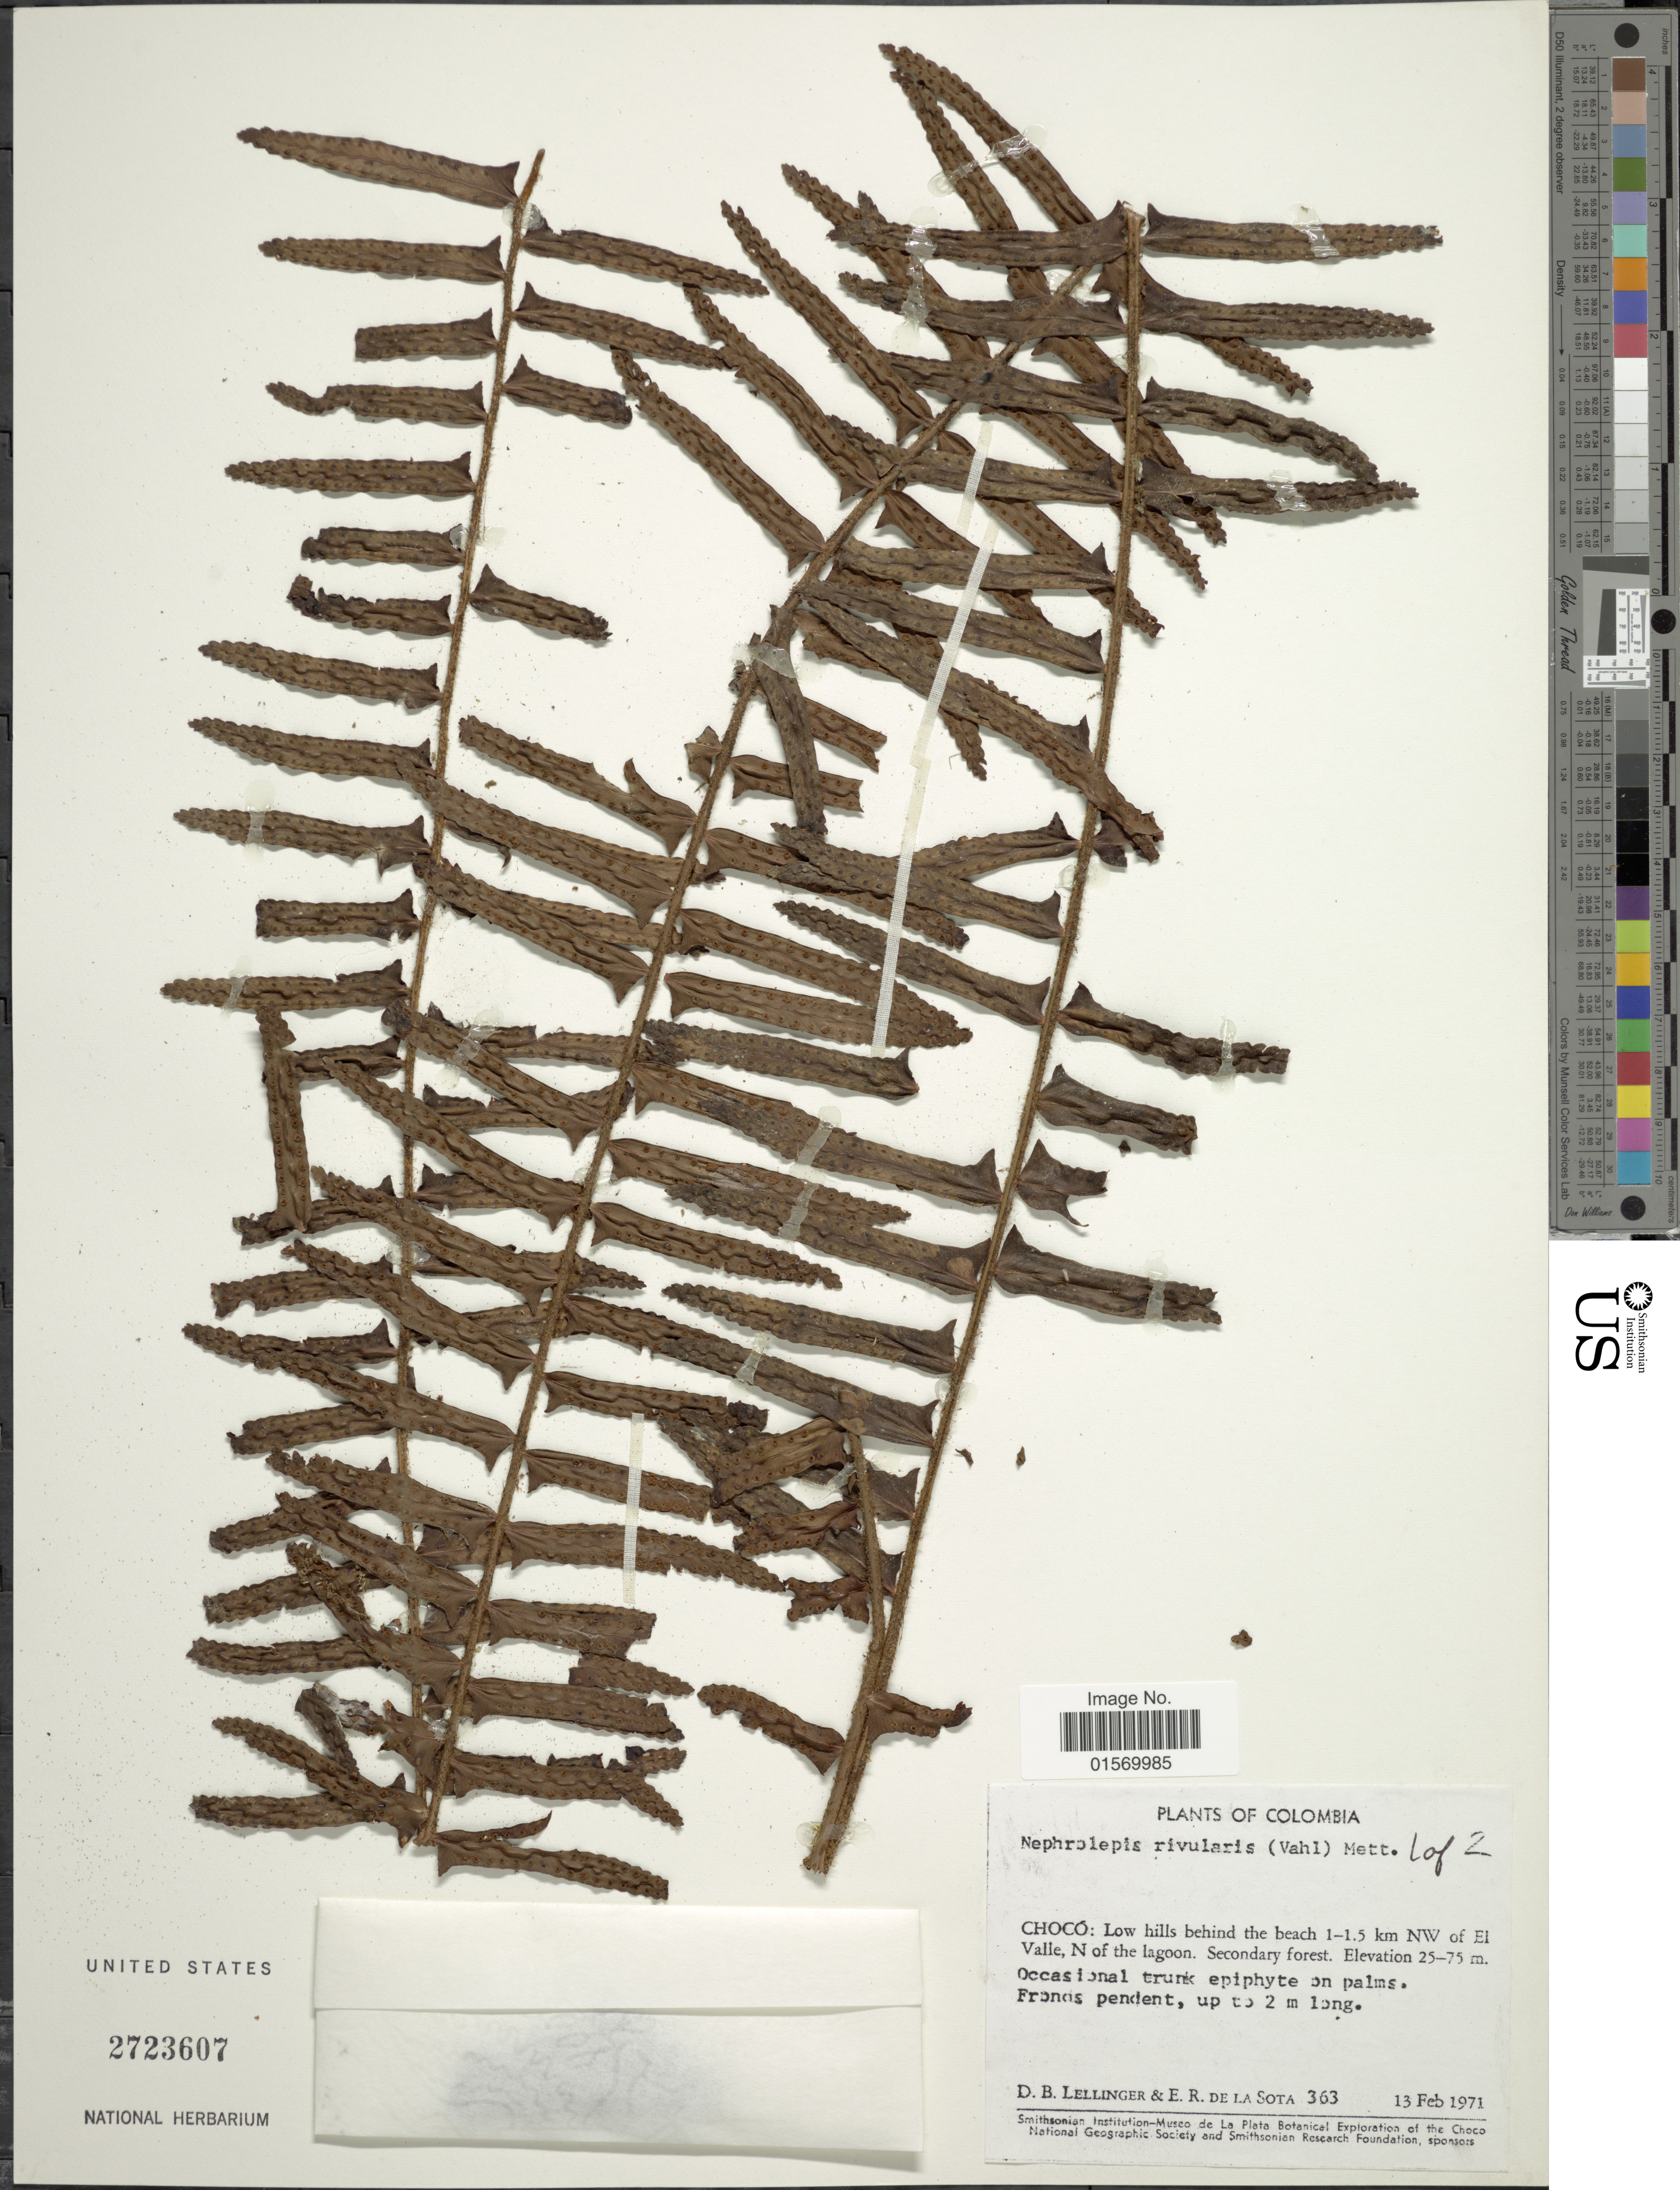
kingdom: Plantae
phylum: Tracheophyta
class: Polypodiopsida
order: Polypodiales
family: Nephrolepidaceae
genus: Nephrolepis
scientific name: Nephrolepis rivularis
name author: (Vahl) Mett. ex Krug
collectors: D. B. Lellinger & E. R. de la Sota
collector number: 363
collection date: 1971-02-13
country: Colombia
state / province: Chocó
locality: Low hills behind the beach 1-1.5 km NW of El Valle, N of the lagoon. Secondary forest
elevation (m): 25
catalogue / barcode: US 2723607